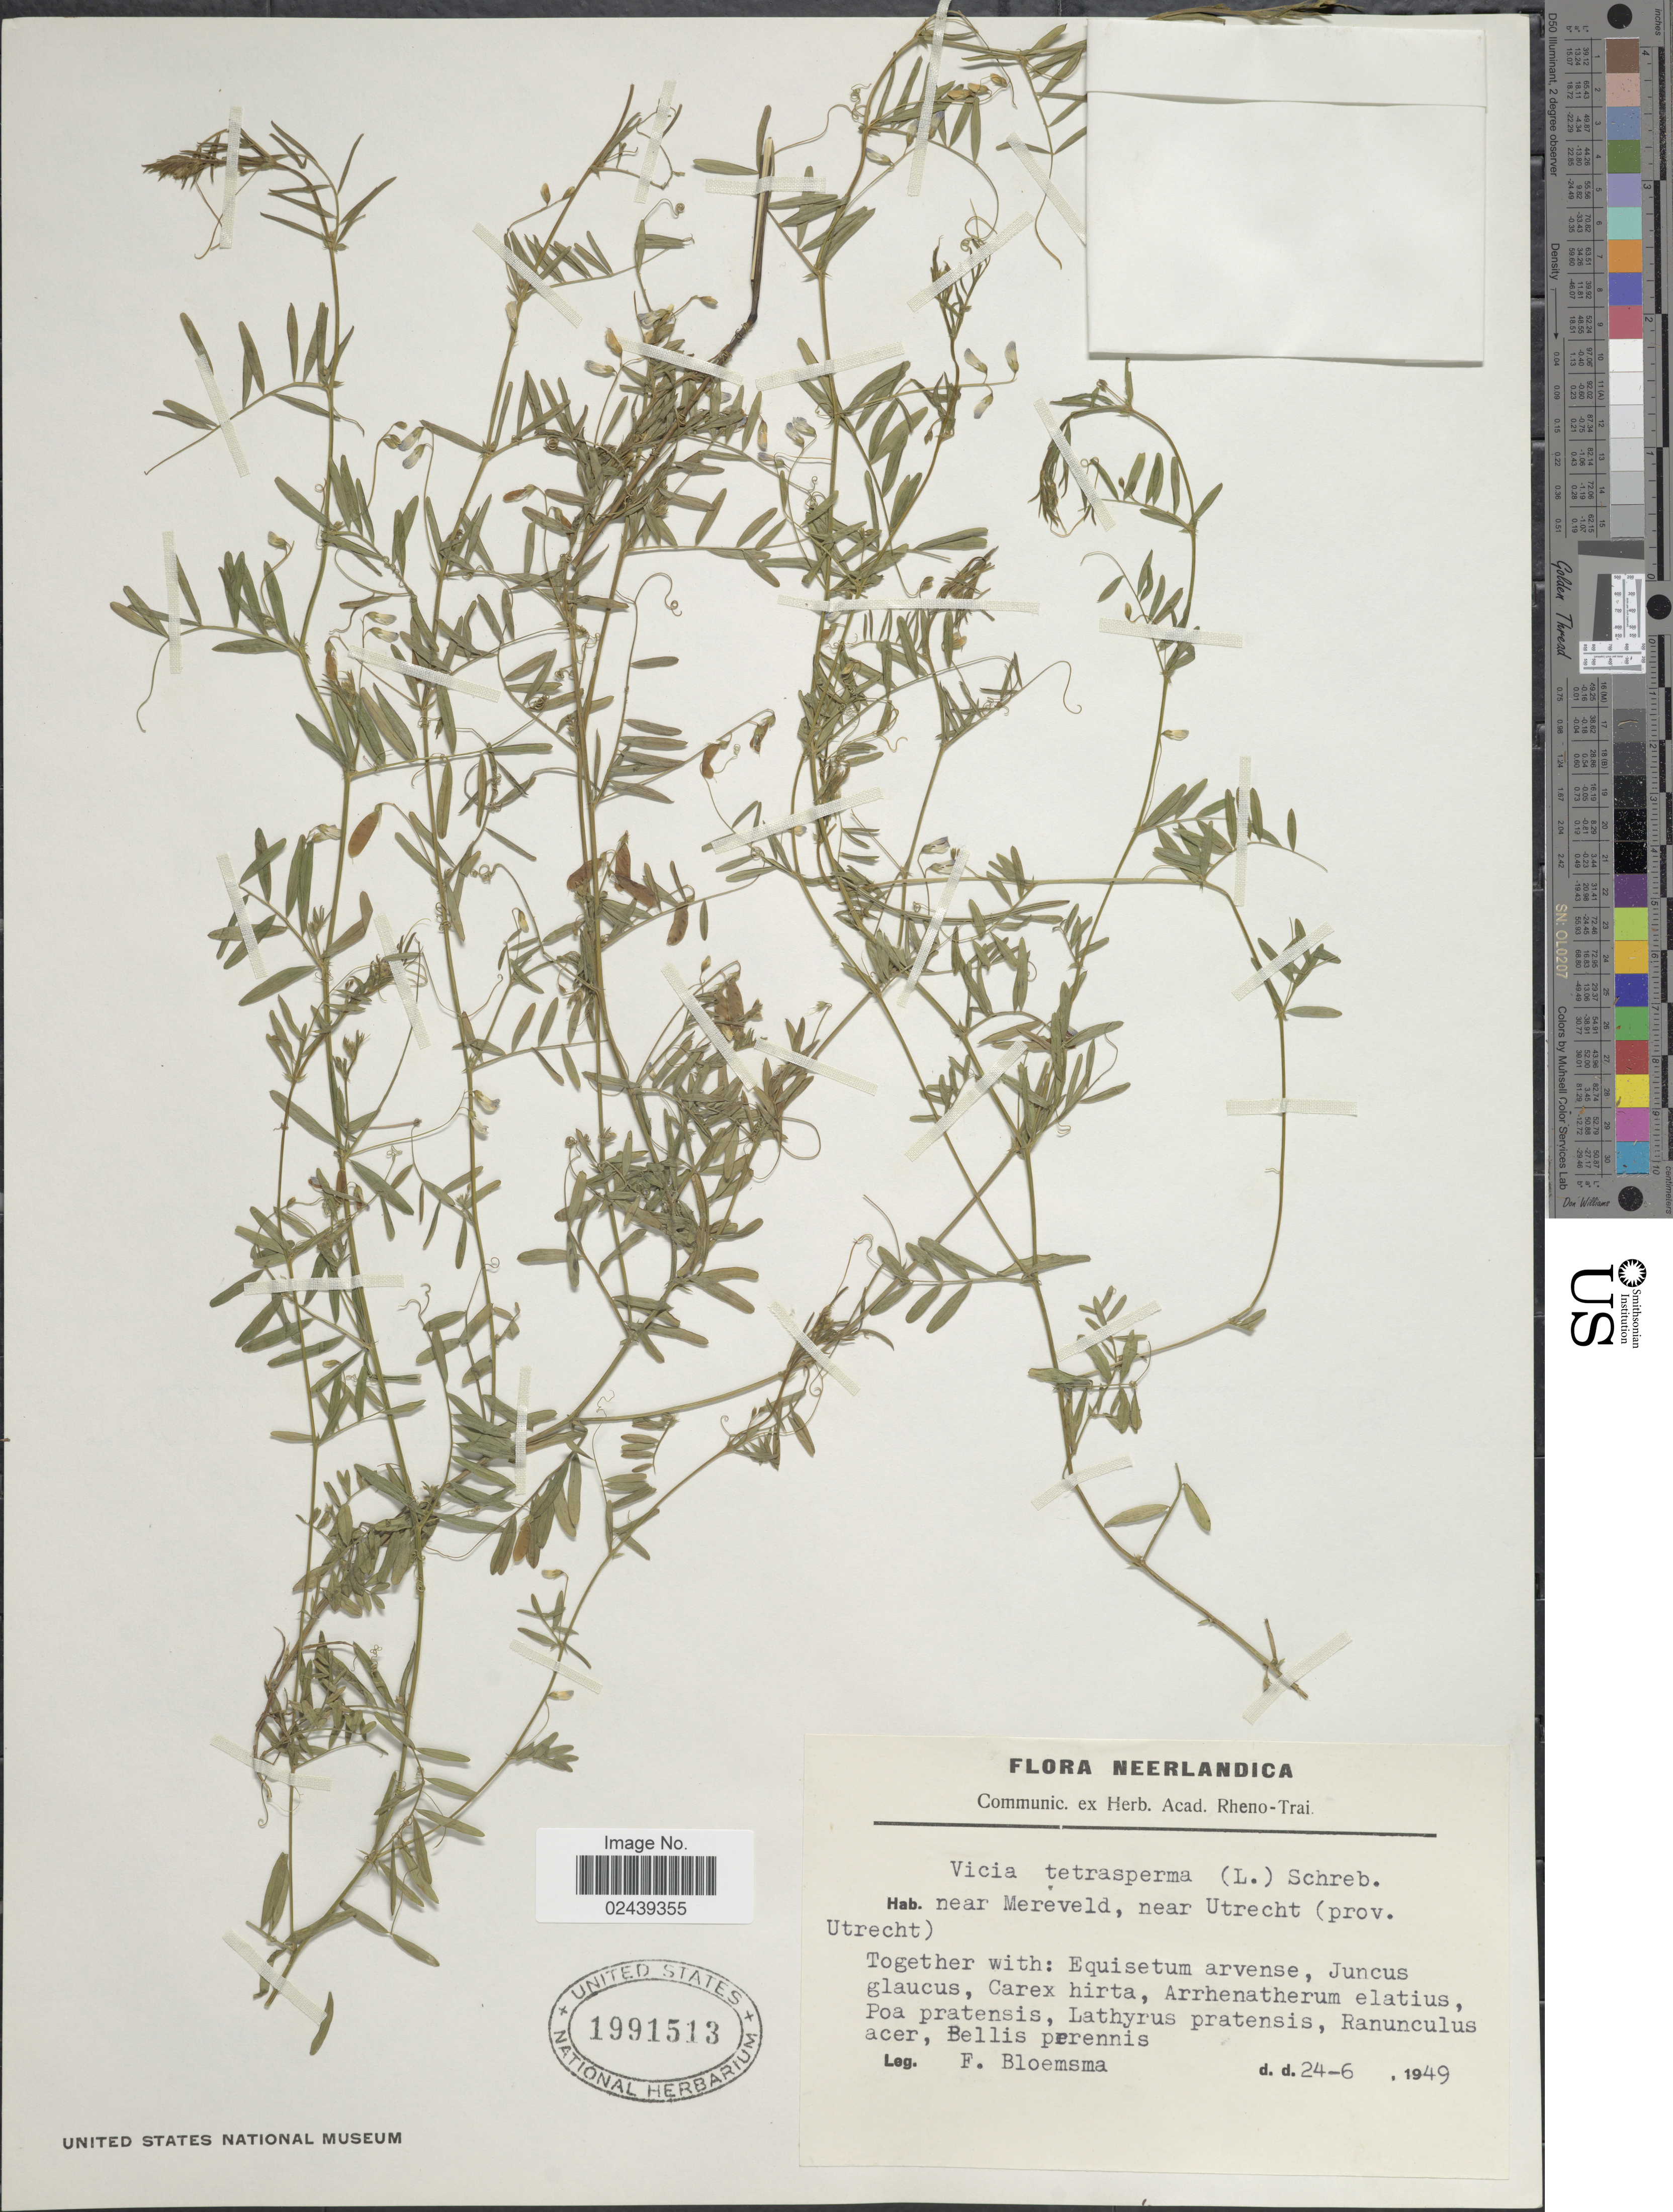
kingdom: Plantae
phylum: Tracheophyta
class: Magnoliopsida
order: Fabales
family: Fabaceae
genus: Vicia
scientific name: Vicia tetrasperma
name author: (L.) Schreb.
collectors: F. Bloemsma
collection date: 1949-06-24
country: Netherlands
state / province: Utrecht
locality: Near Mereveld, near Utrecht (prov. Utrecht). Neerlandica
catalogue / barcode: US 1991513